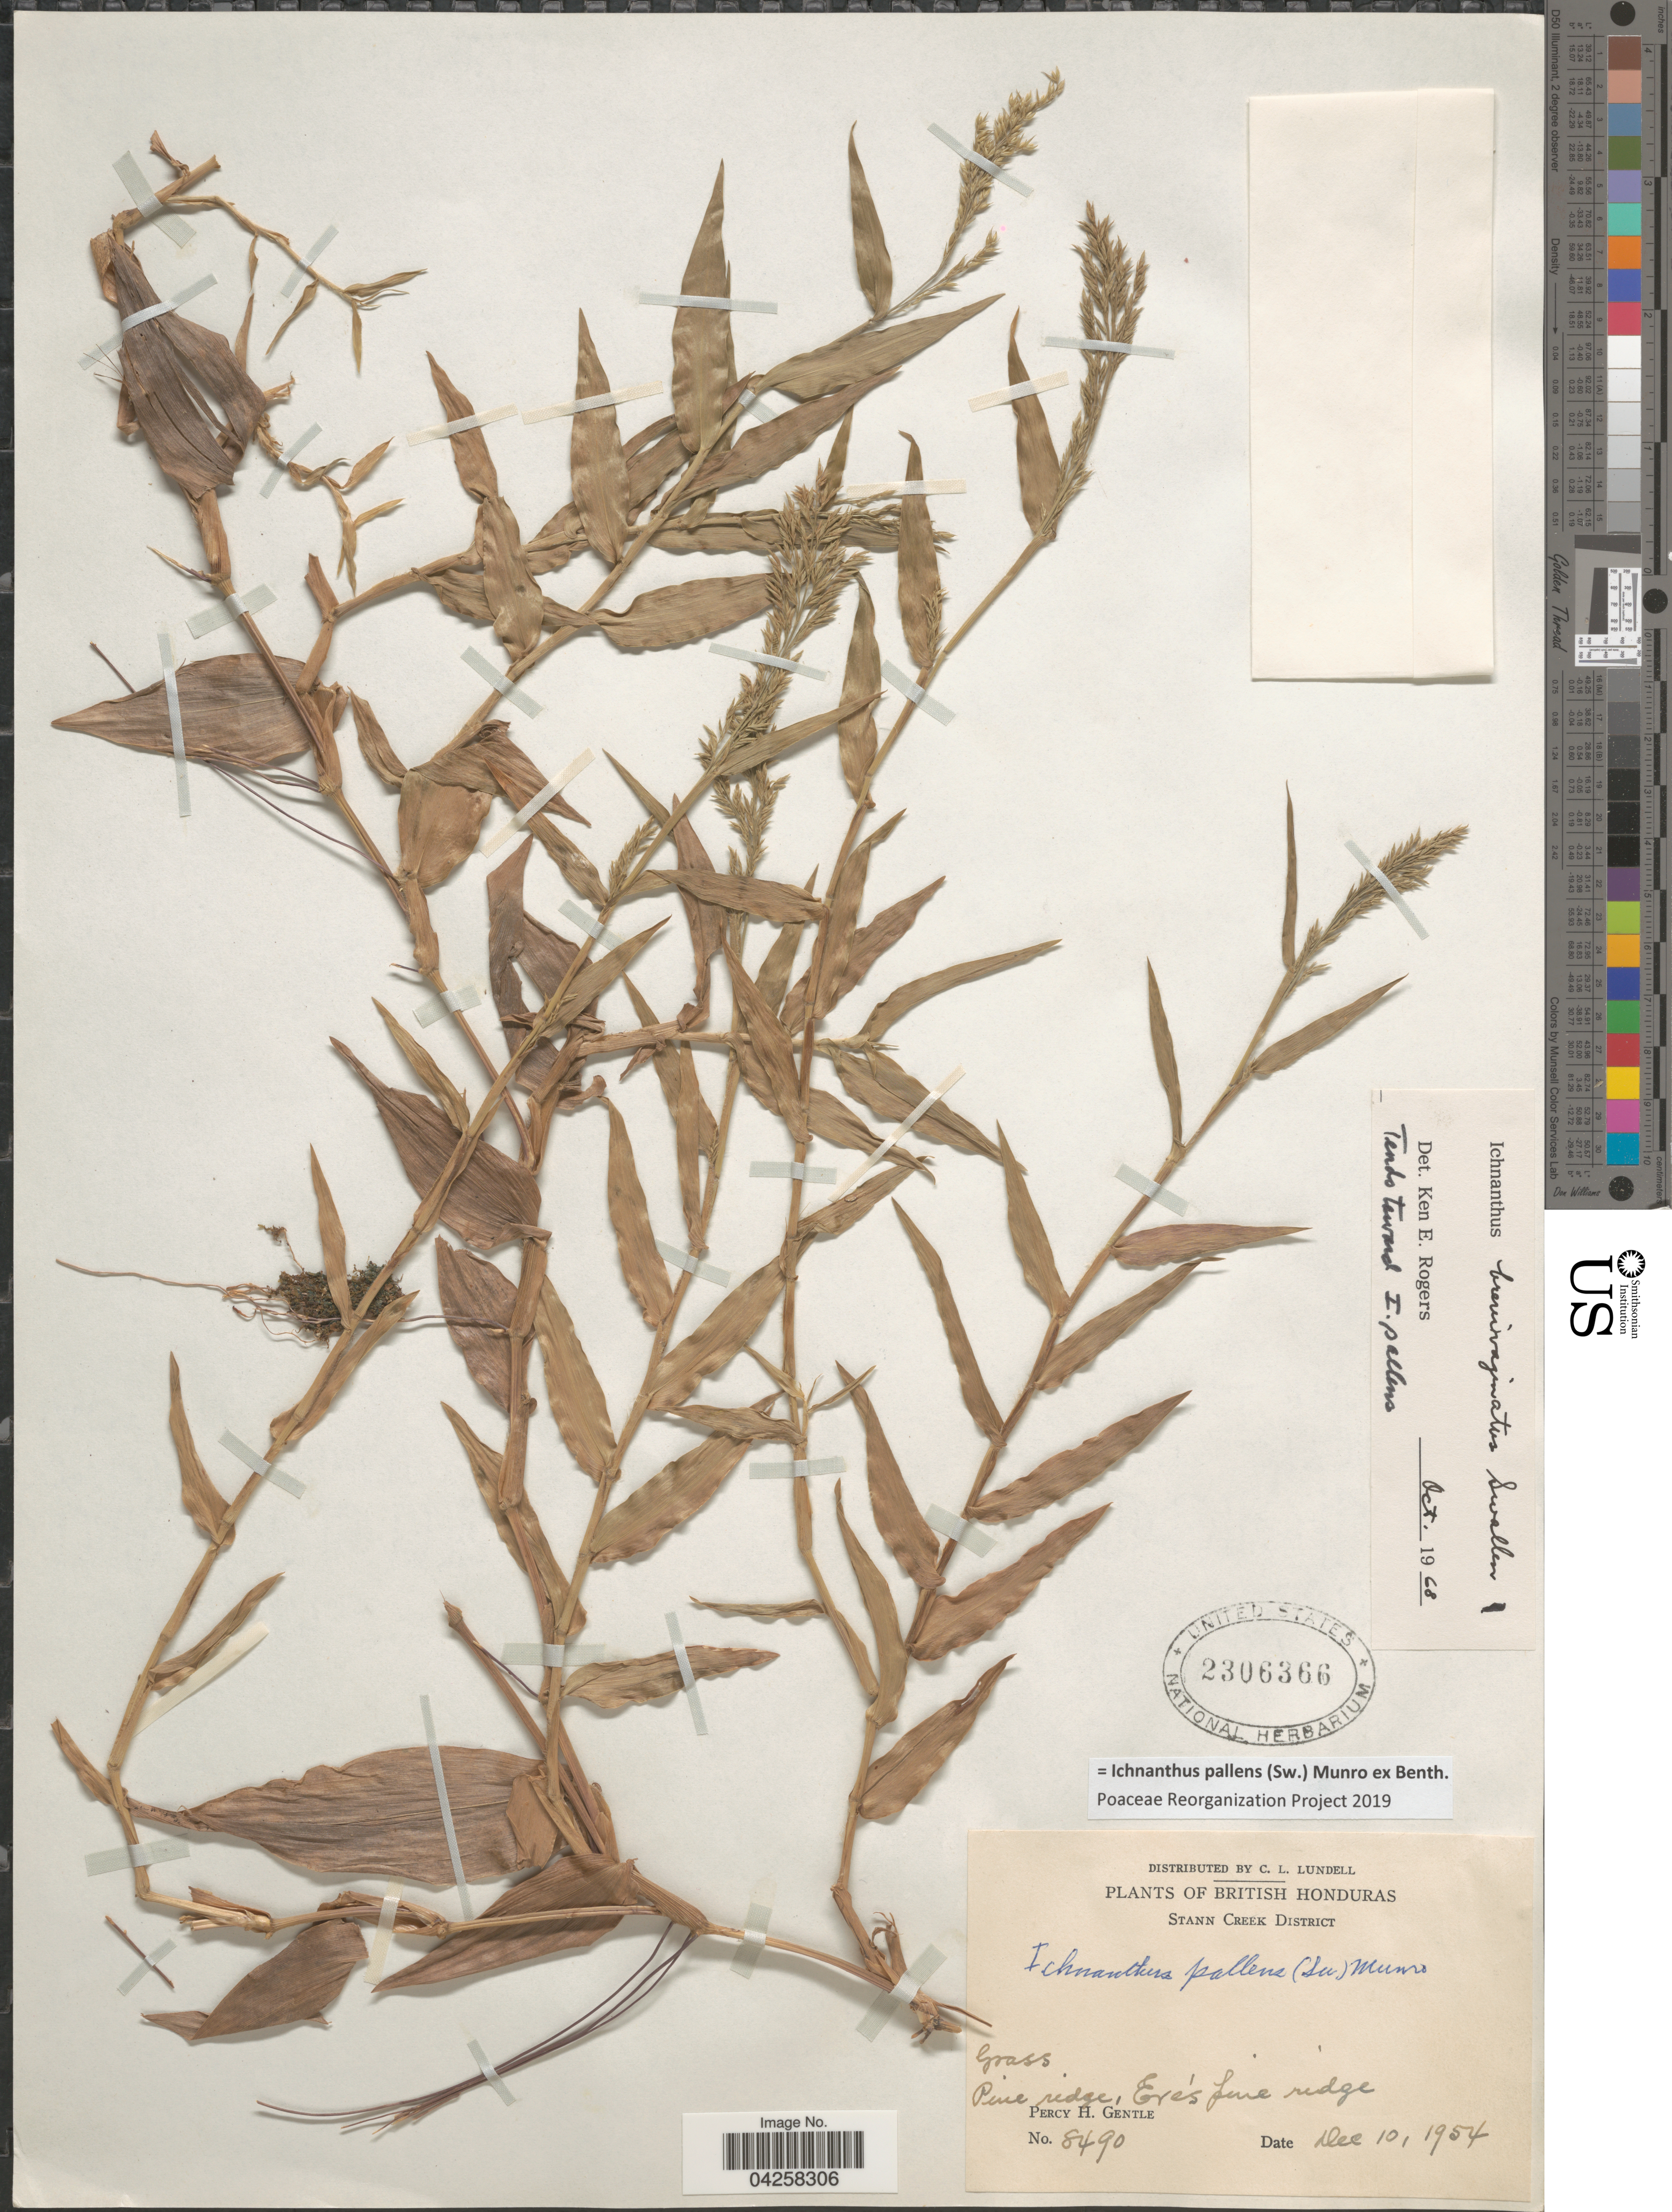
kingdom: Plantae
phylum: Tracheophyta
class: Liliopsida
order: Poales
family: Poaceae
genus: Ichnanthus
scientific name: Ichnanthus pallens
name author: (Sw.) Munro ex Benth.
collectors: P. H. Gentle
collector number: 8490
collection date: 1954-12-10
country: Belize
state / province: Stann Creek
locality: British Honduras. Stann Creek District. Pine ridge, Eve's pine ridge.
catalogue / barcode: US 2306366